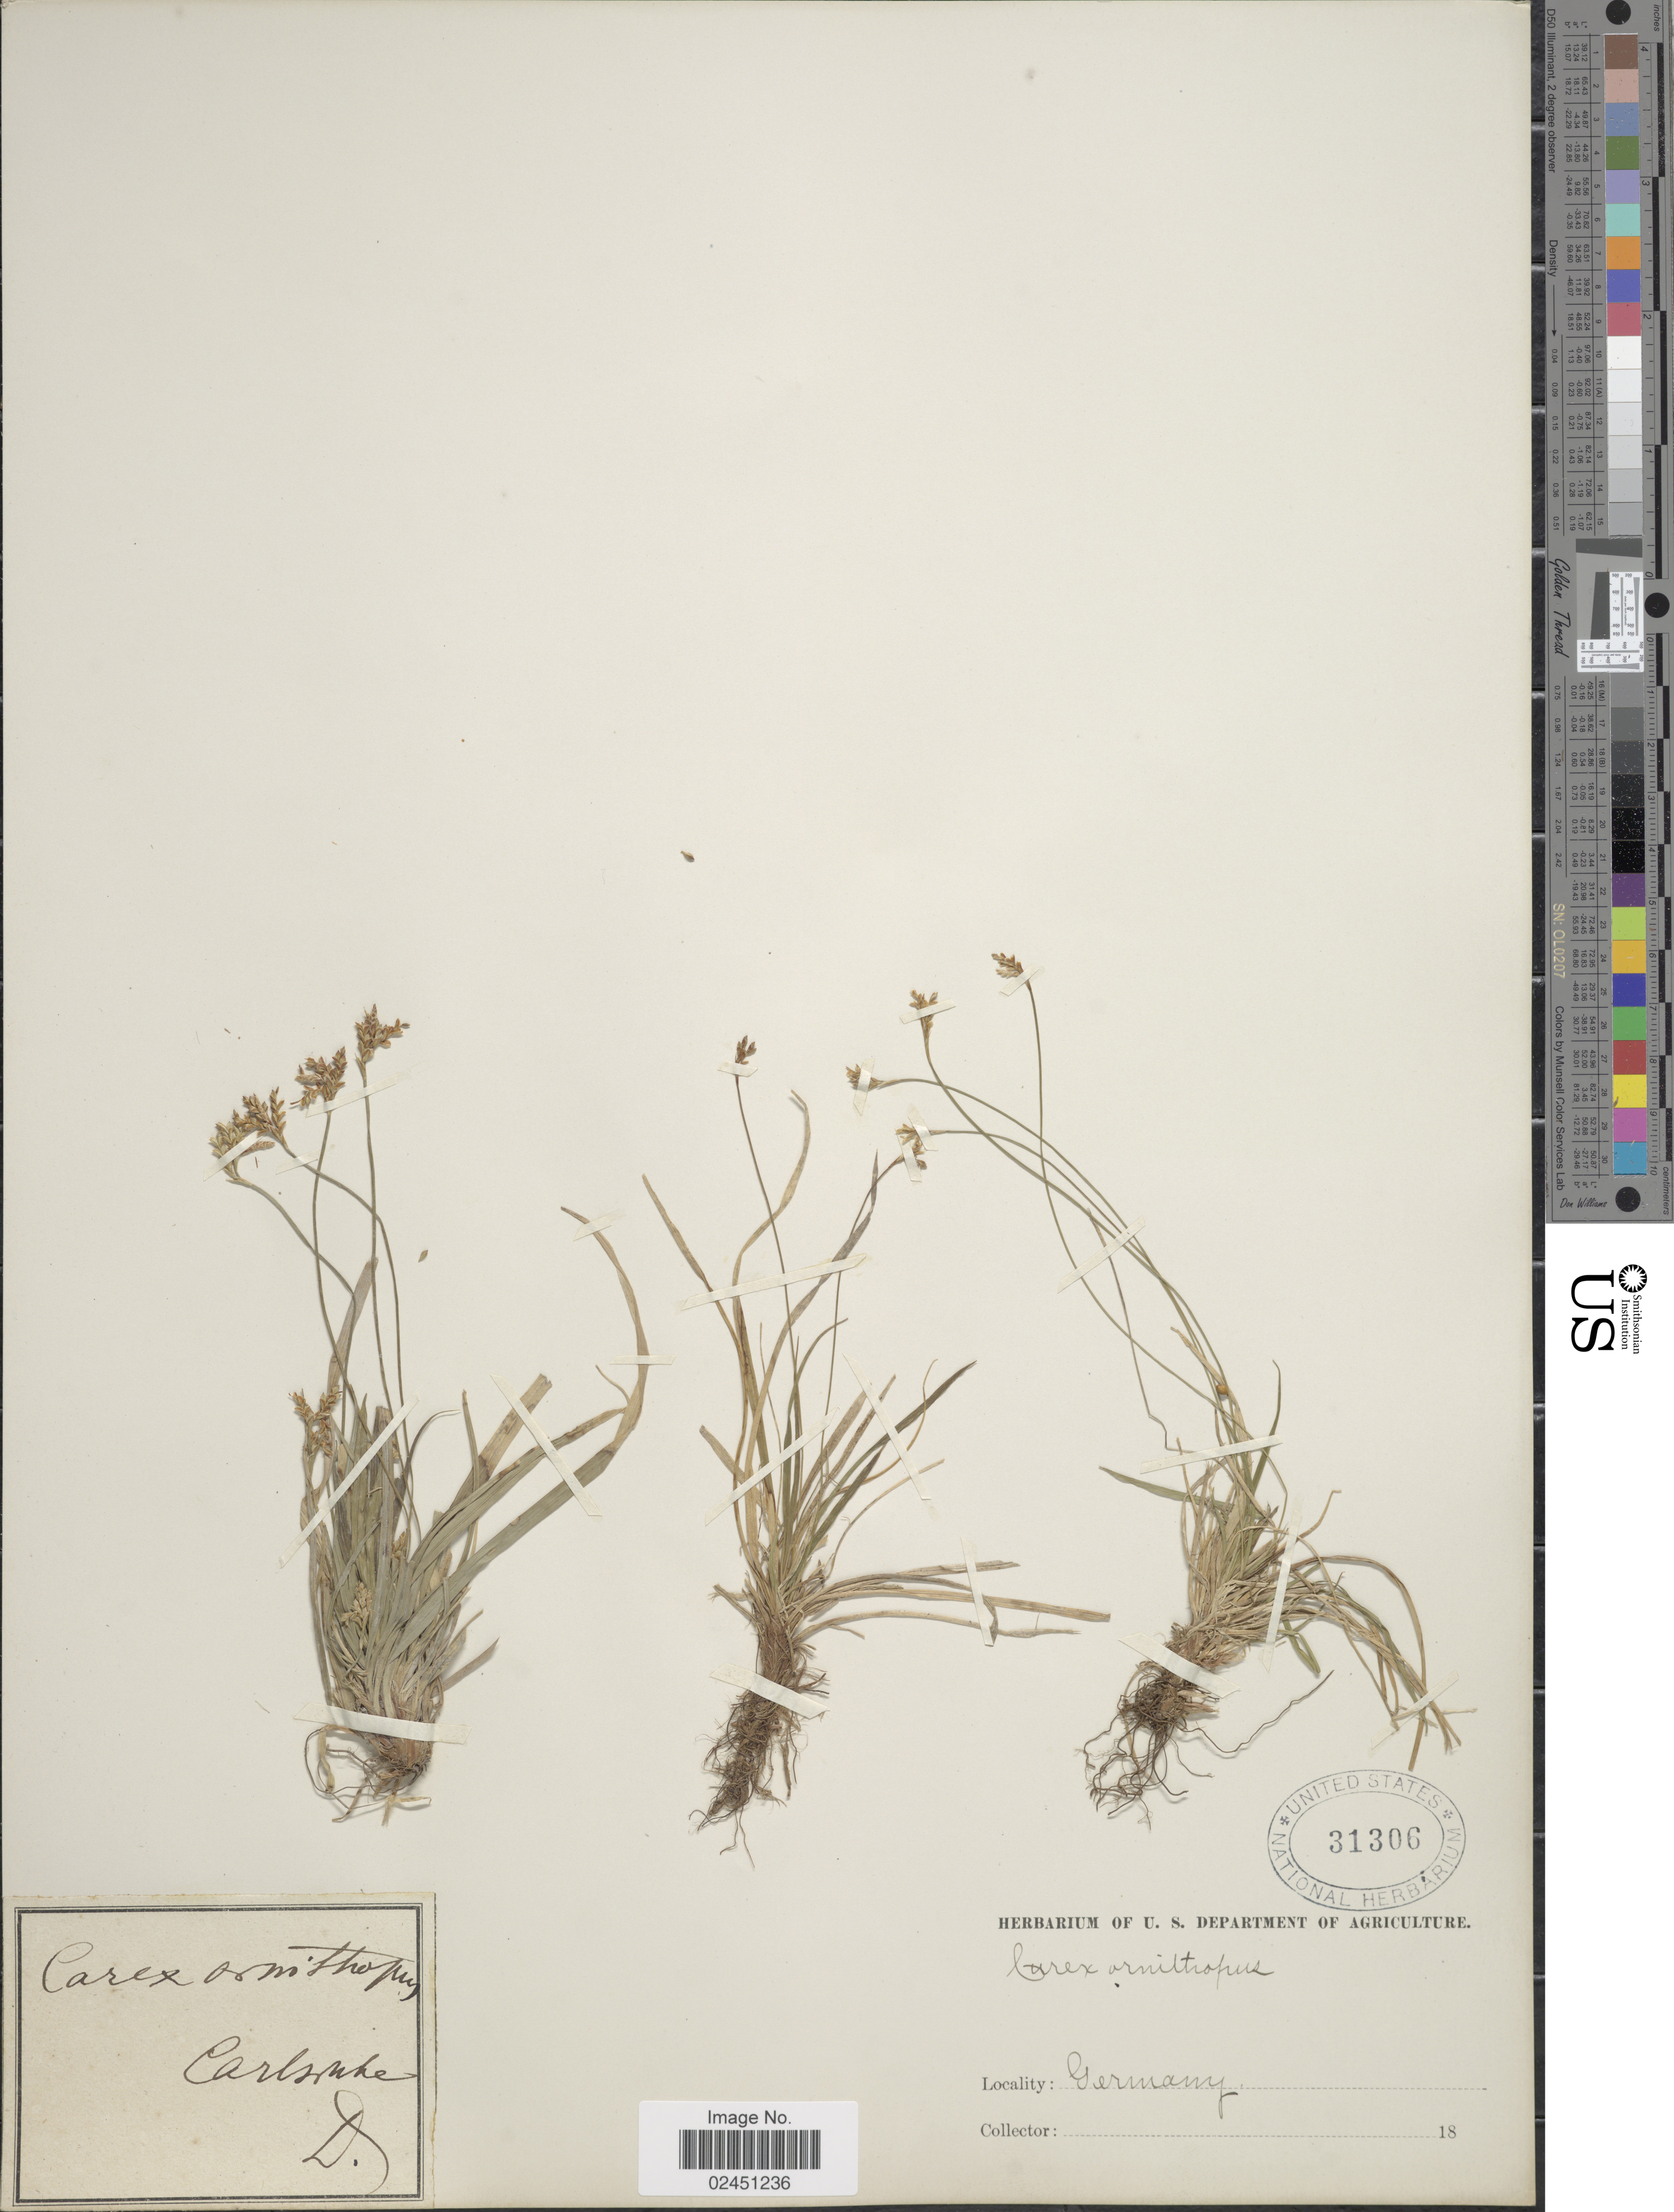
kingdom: Plantae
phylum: Tracheophyta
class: Liliopsida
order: Poales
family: Cyperaceae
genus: Carex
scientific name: Carex ornithopoda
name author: Willd.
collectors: D.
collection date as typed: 18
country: Germany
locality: Carlsruhe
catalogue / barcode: US 31306